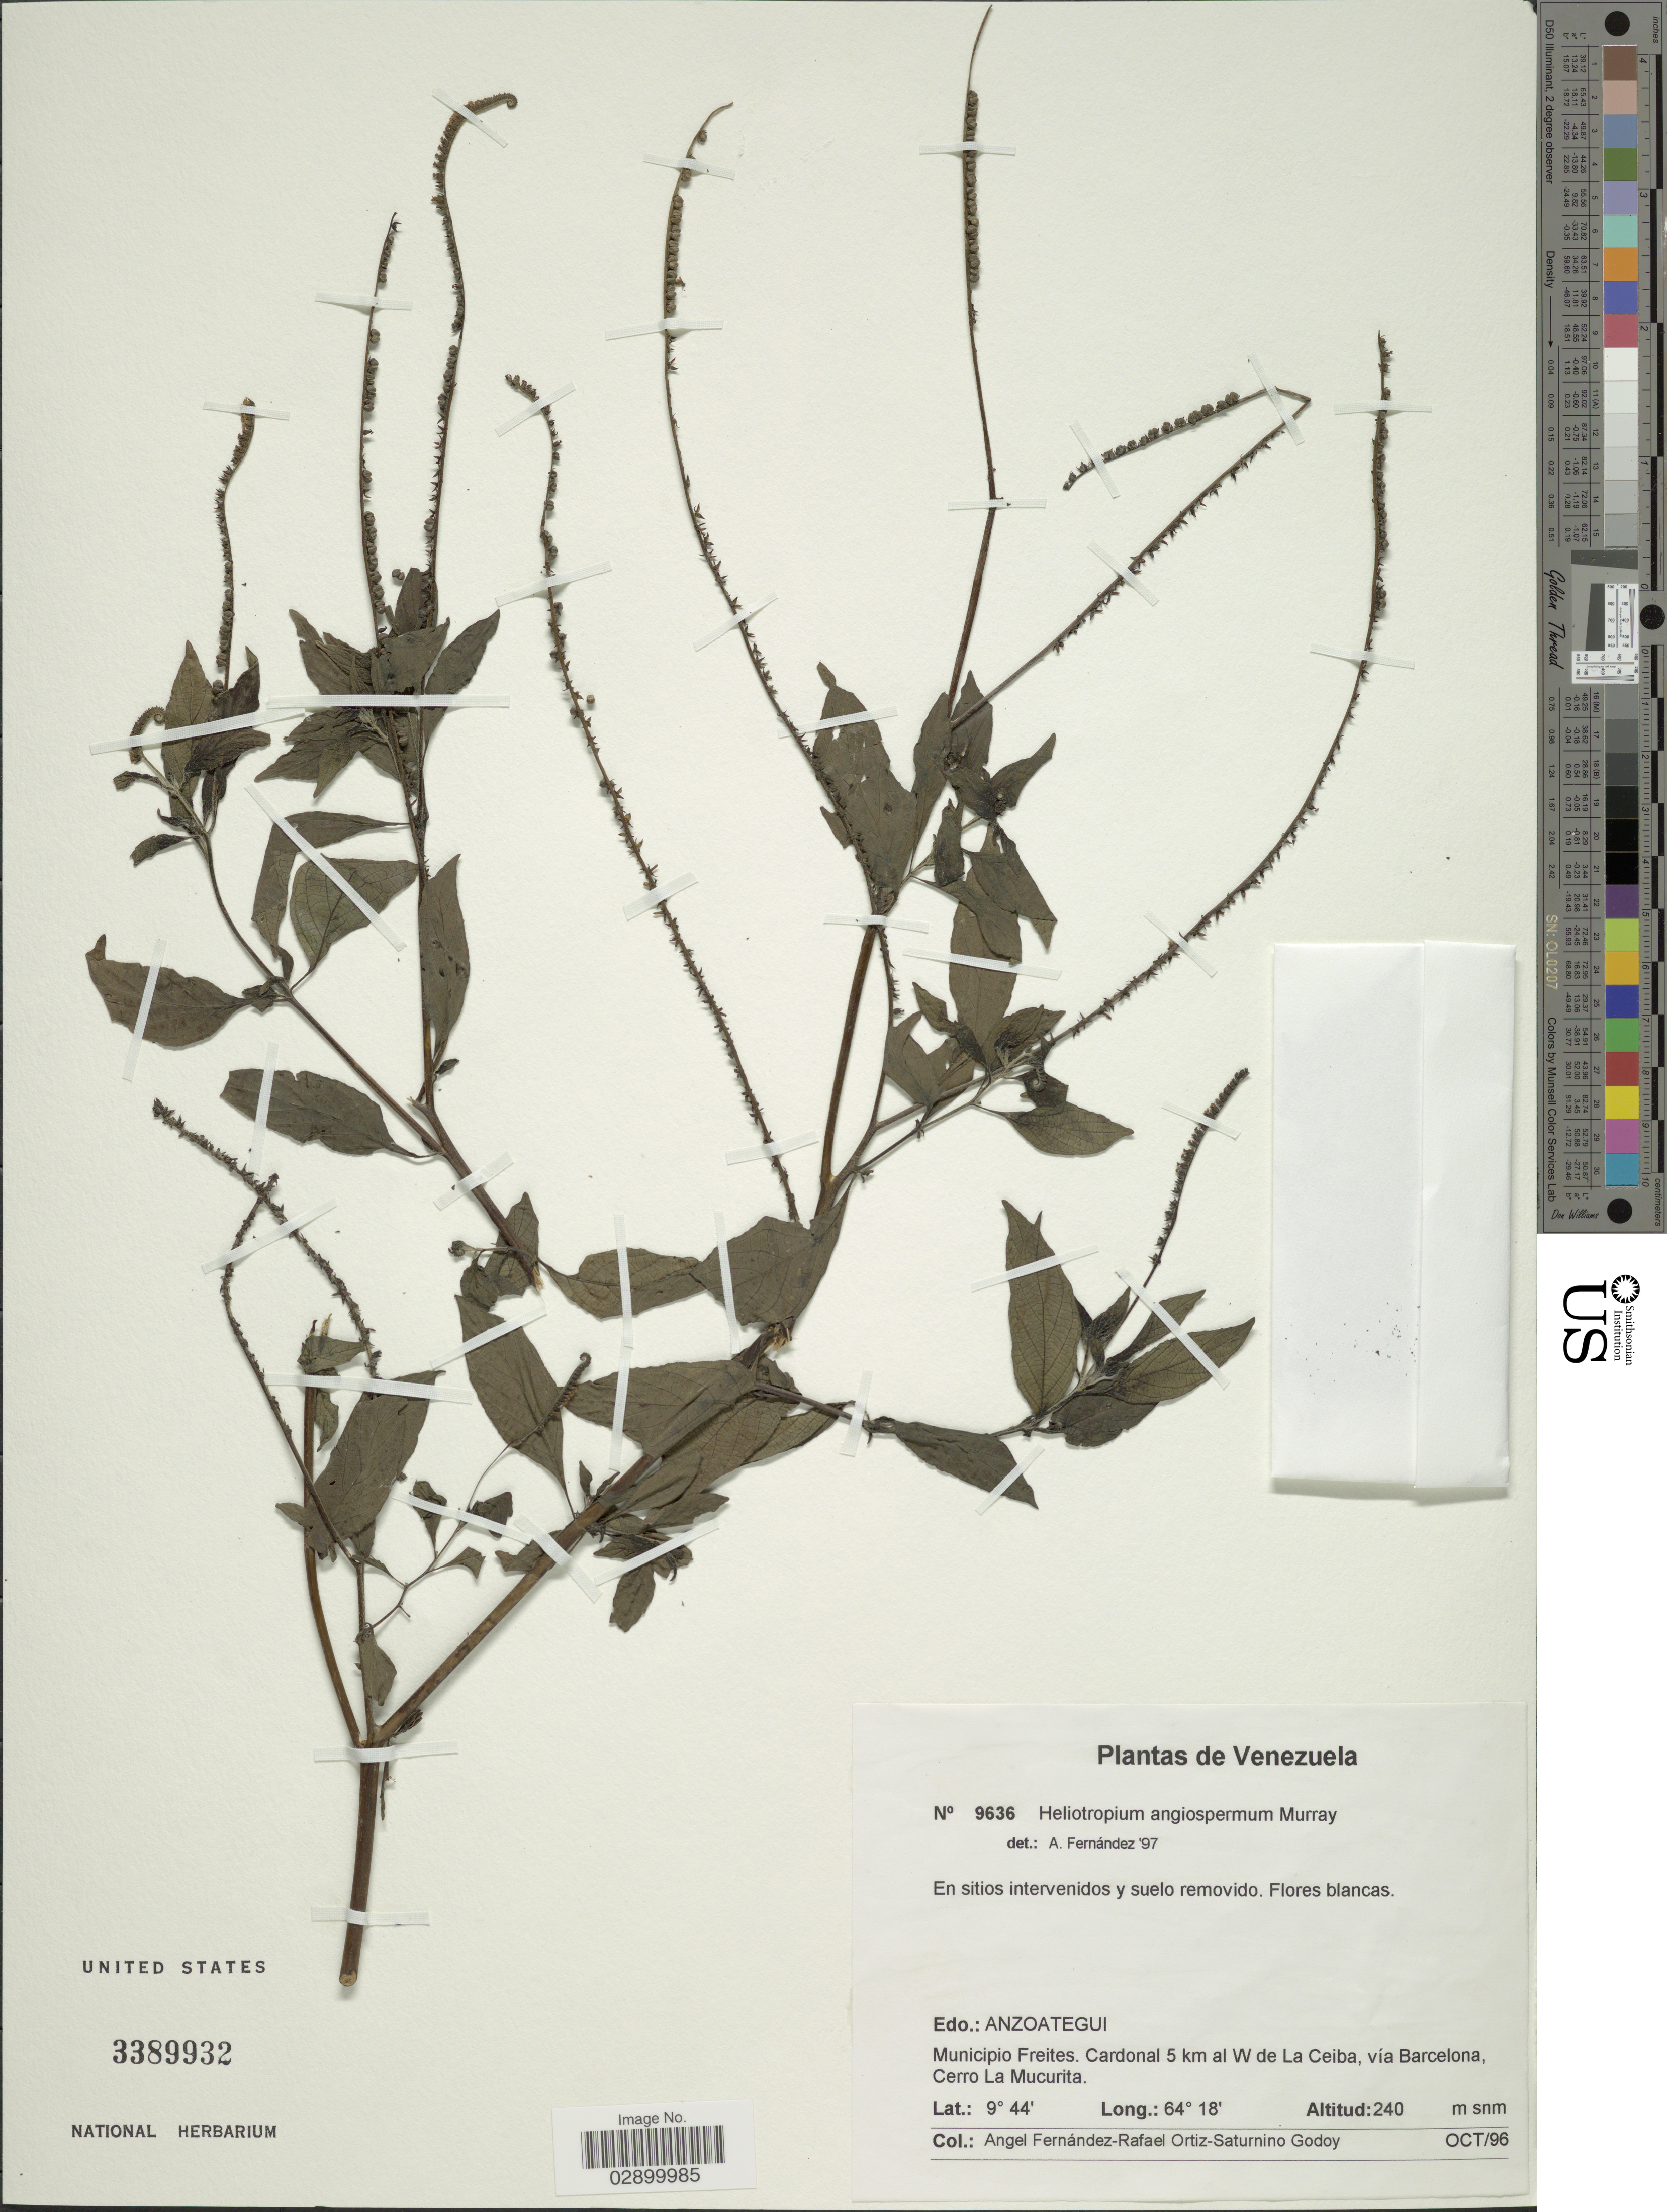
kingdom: Plantae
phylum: Tracheophyta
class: Magnoliopsida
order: Boraginales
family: Heliotropiaceae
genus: Heliotropium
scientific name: Heliotropium angiospermum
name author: Murray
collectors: Á. Fernández, R. Ortiz & S. Godoy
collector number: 9636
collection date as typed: Transcribed d/m/y: /10/96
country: Venezuela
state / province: Anzoategui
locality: Municipio Freites. Cardonal 5 km al W de La Ceiba, vía Barcelona, Cerro La Mucurita.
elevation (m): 240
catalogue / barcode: US 3389932